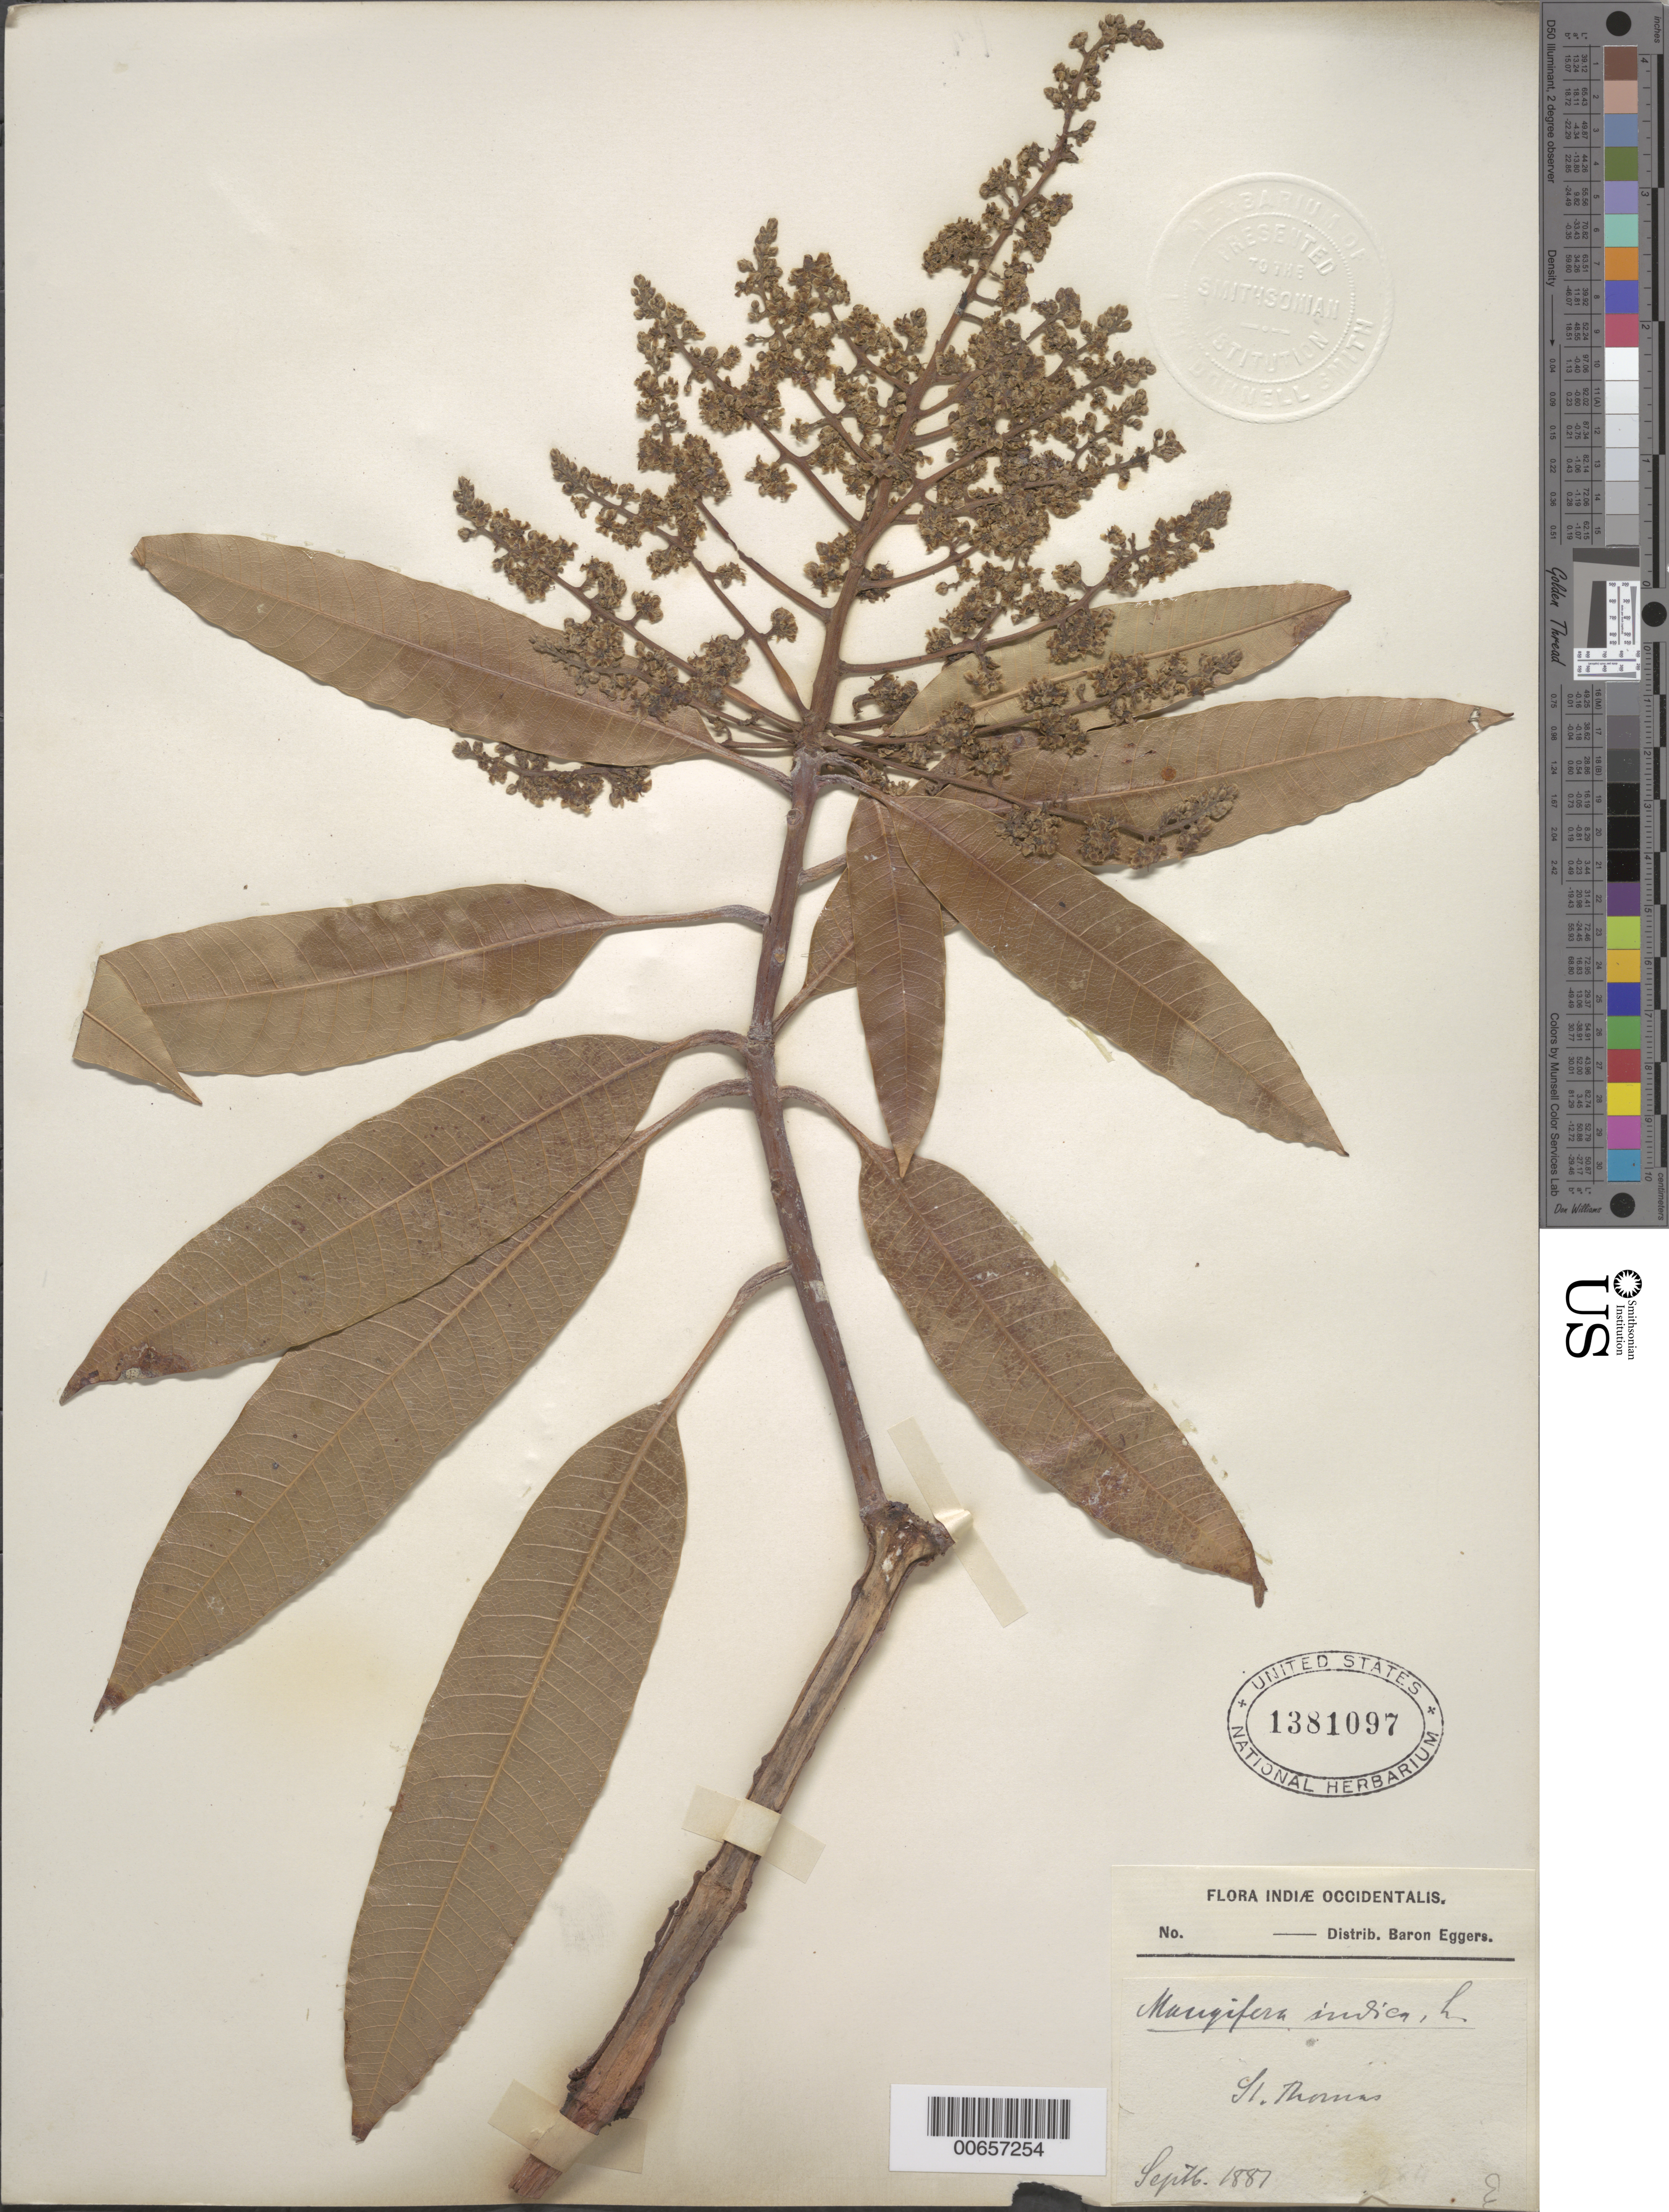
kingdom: Plantae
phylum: Tracheophyta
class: Magnoliopsida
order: Sapindales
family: Anacardiaceae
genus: Mangifera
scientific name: Mangifera indica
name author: L.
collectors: H. F. A. von Eggers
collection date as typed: Sep 1881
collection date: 1881-09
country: U.S. Virgin Islands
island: St. Thomas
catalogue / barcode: US 1381097